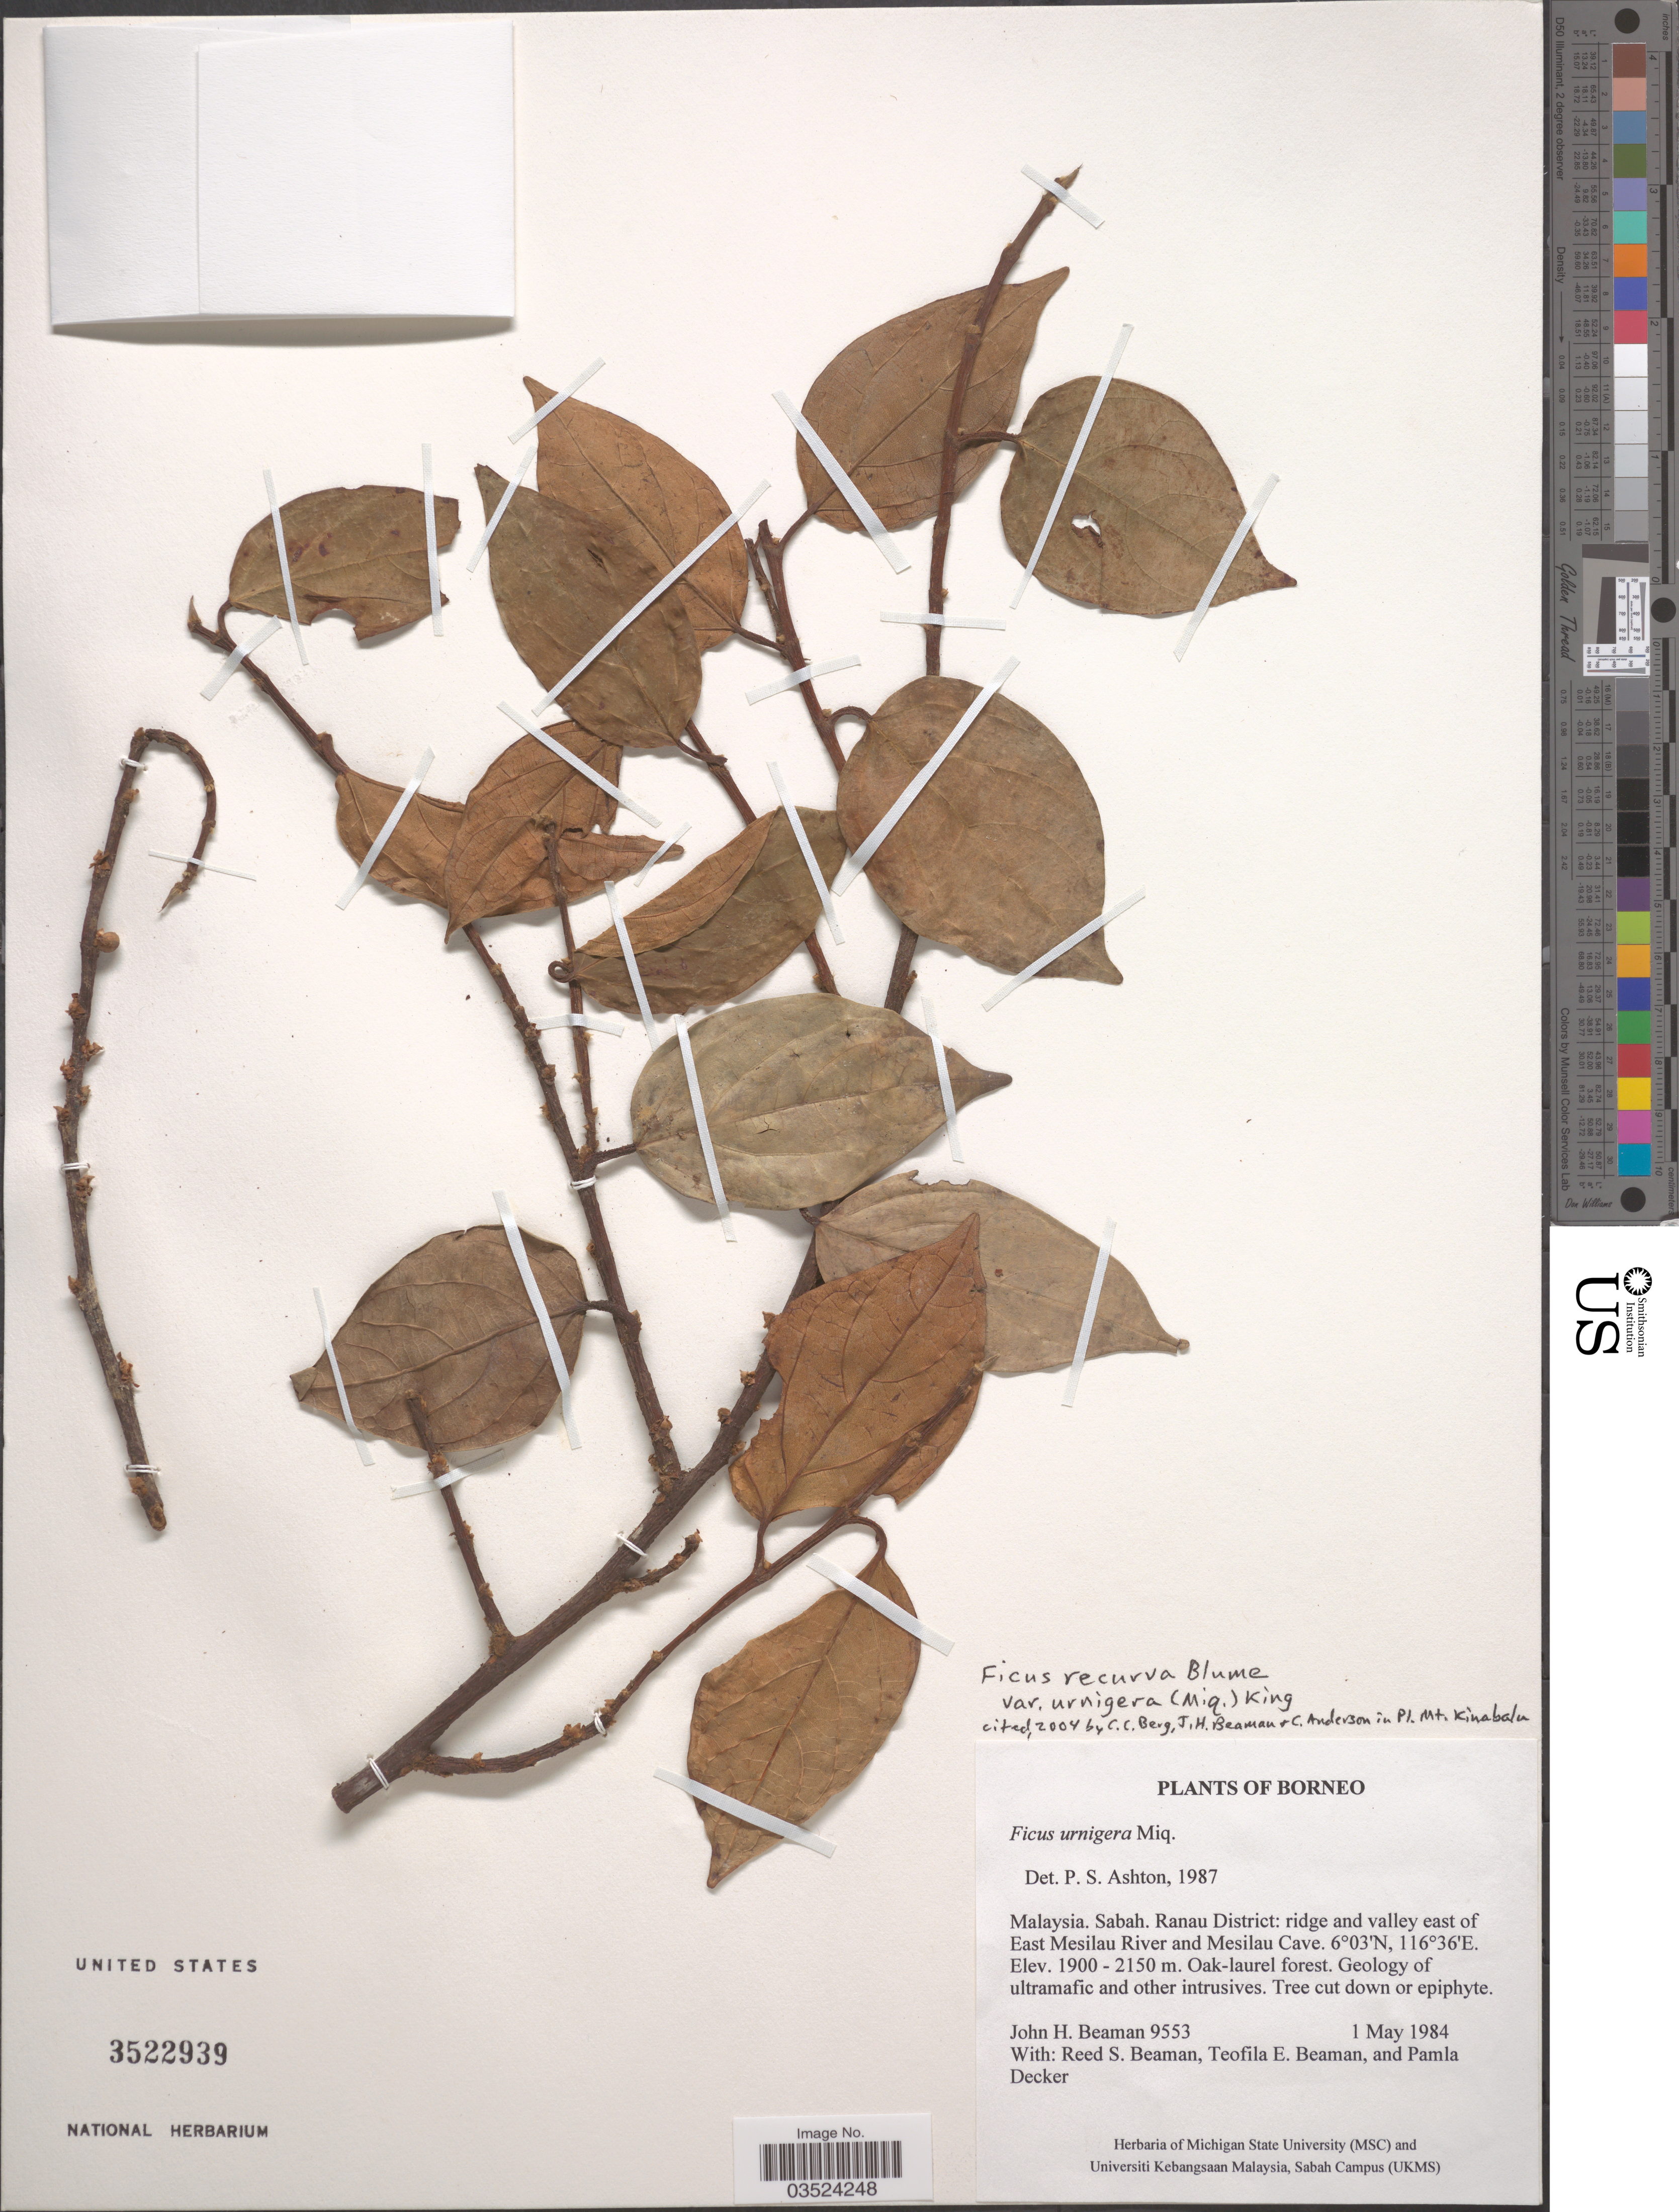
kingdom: Plantae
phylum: Tracheophyta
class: Magnoliopsida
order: Rosales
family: Moraceae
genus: Ficus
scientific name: Ficus recurva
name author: Blume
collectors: J. H. Beaman, R. S. Beaman, T. E. Beaman & P. Decker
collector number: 9553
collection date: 1984-05-01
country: Malaysia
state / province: Sabah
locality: Borneo. Ranau District: ridge and valley east of East Mesilau River and Mesilau Cave.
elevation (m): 1900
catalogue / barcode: US 3522939